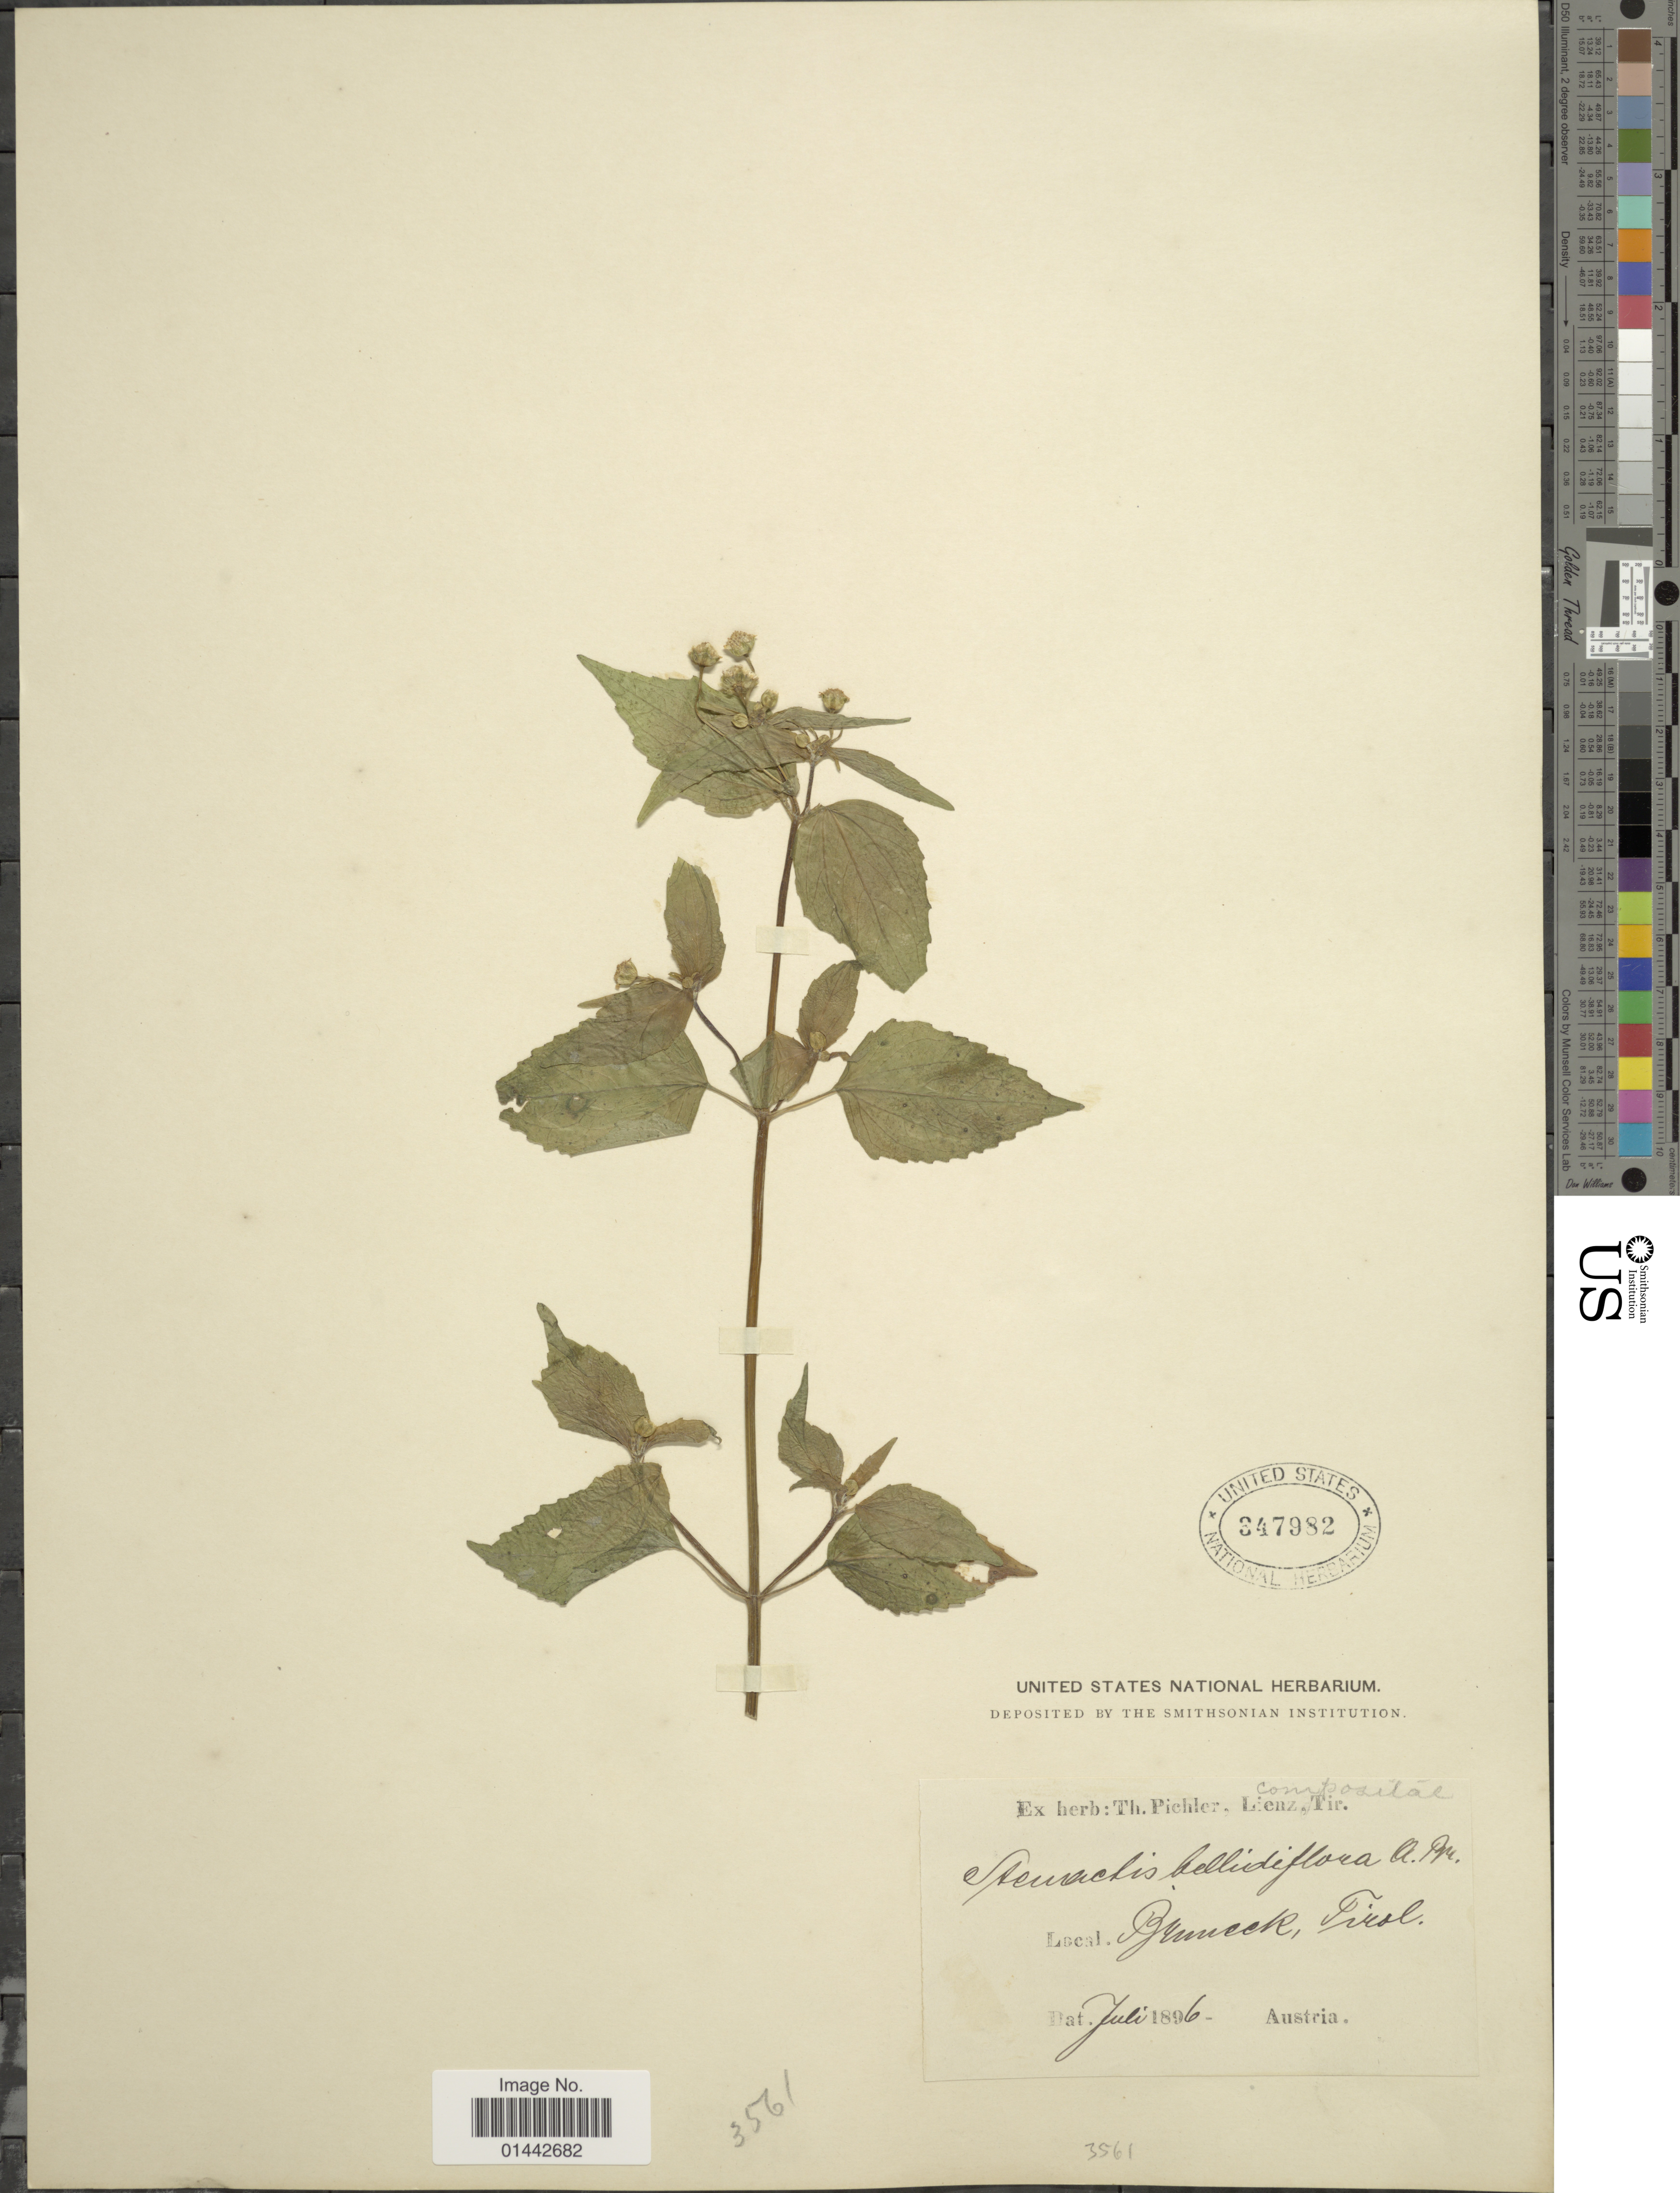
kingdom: Plantae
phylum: Tracheophyta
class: Magnoliopsida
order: Asterales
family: Asteraceae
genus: Erigeron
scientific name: Erigeron bellidifolius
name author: Muhl. ex Willd.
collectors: ex herb. T. Pichler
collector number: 3561?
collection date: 1896-07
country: Austria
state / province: Tirol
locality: Bruneck.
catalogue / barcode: US 347982